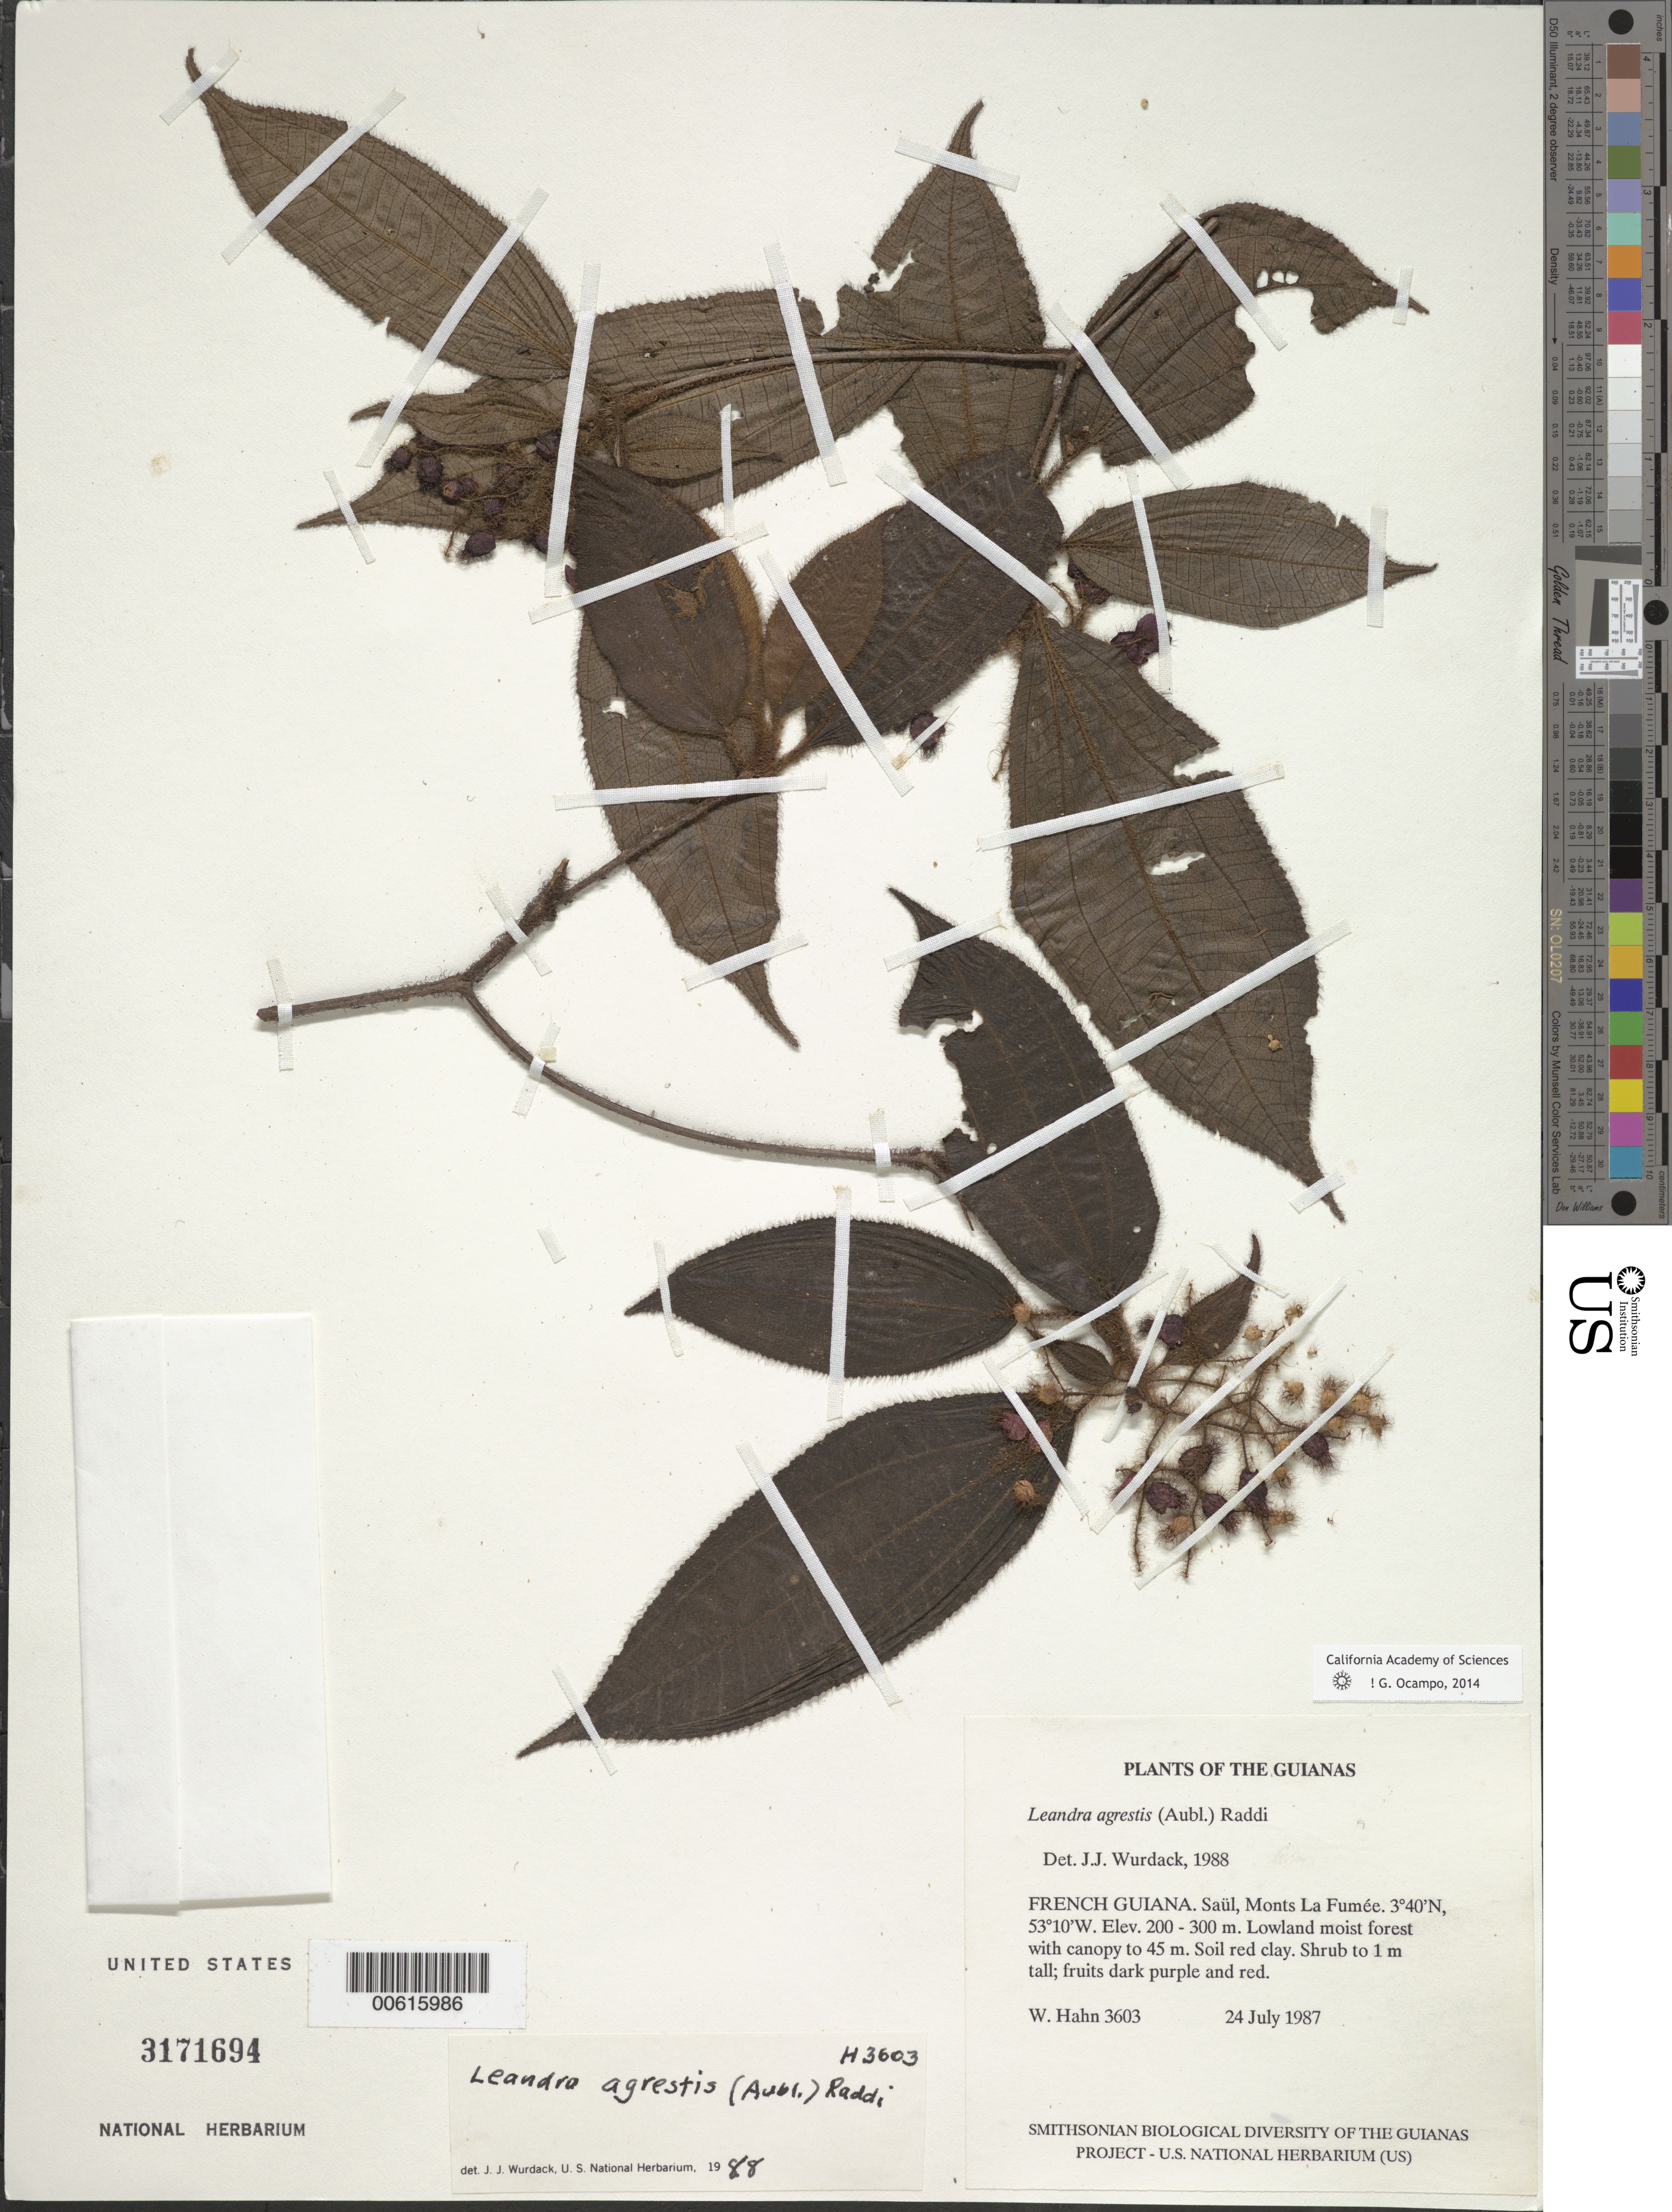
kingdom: Plantae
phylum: Tracheophyta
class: Magnoliopsida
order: Myrtales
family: Melastomataceae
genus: Leandra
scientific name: Leandra agrestis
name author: (Aubl.) Raddi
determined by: Wurdack, John J., (US), US (UNITED STATES)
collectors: W. Hahn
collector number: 3603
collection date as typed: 24 July 1987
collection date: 1987-07-24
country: French Guiana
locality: Saül, Monts La Fumée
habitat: Lowland moist forest with canopy to 45 m. Soil red clay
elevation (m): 200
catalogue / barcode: US 3171694